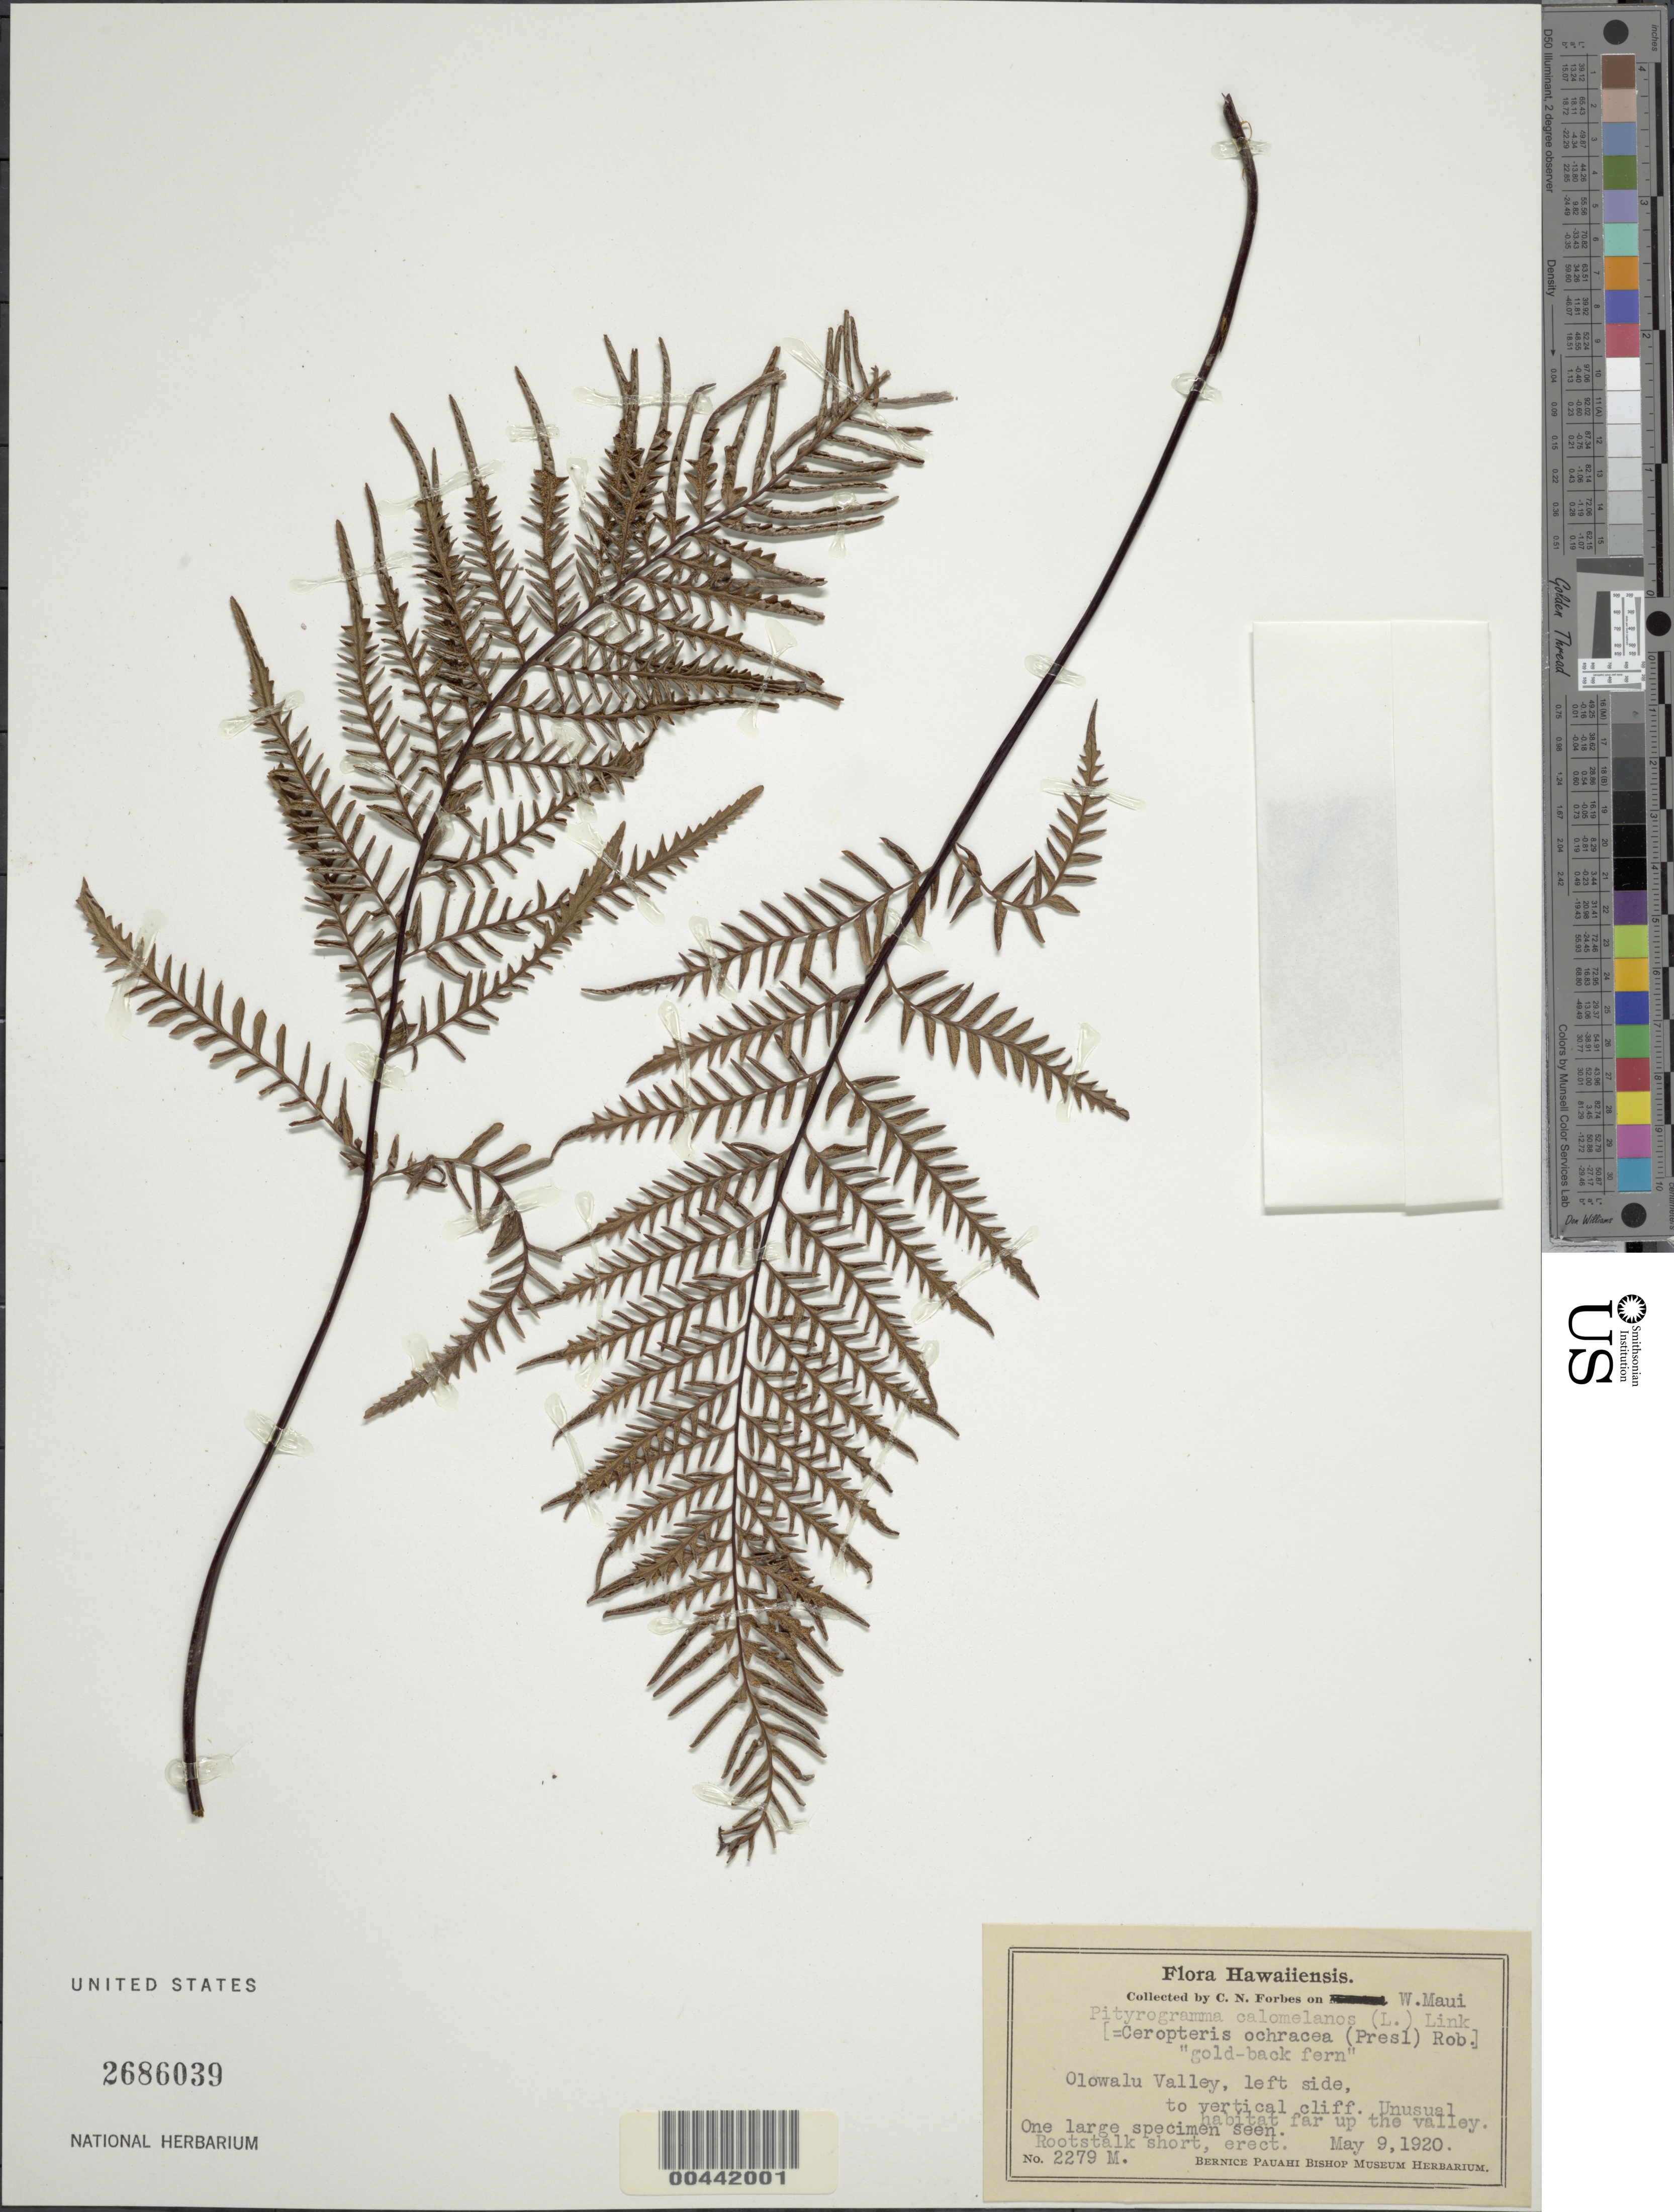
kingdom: Plantae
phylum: Tracheophyta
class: Polypodiopsida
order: Polypodiales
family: Pteridaceae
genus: Pityrogramma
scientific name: Pityrogramma austroamericana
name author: Domin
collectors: C. N. Forbes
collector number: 2279 M.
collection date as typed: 9 May 1920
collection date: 1920-05-09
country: United States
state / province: Hawaii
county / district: Maui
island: Maui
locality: Olowalu Valley, left side, W Maui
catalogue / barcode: US 2686039